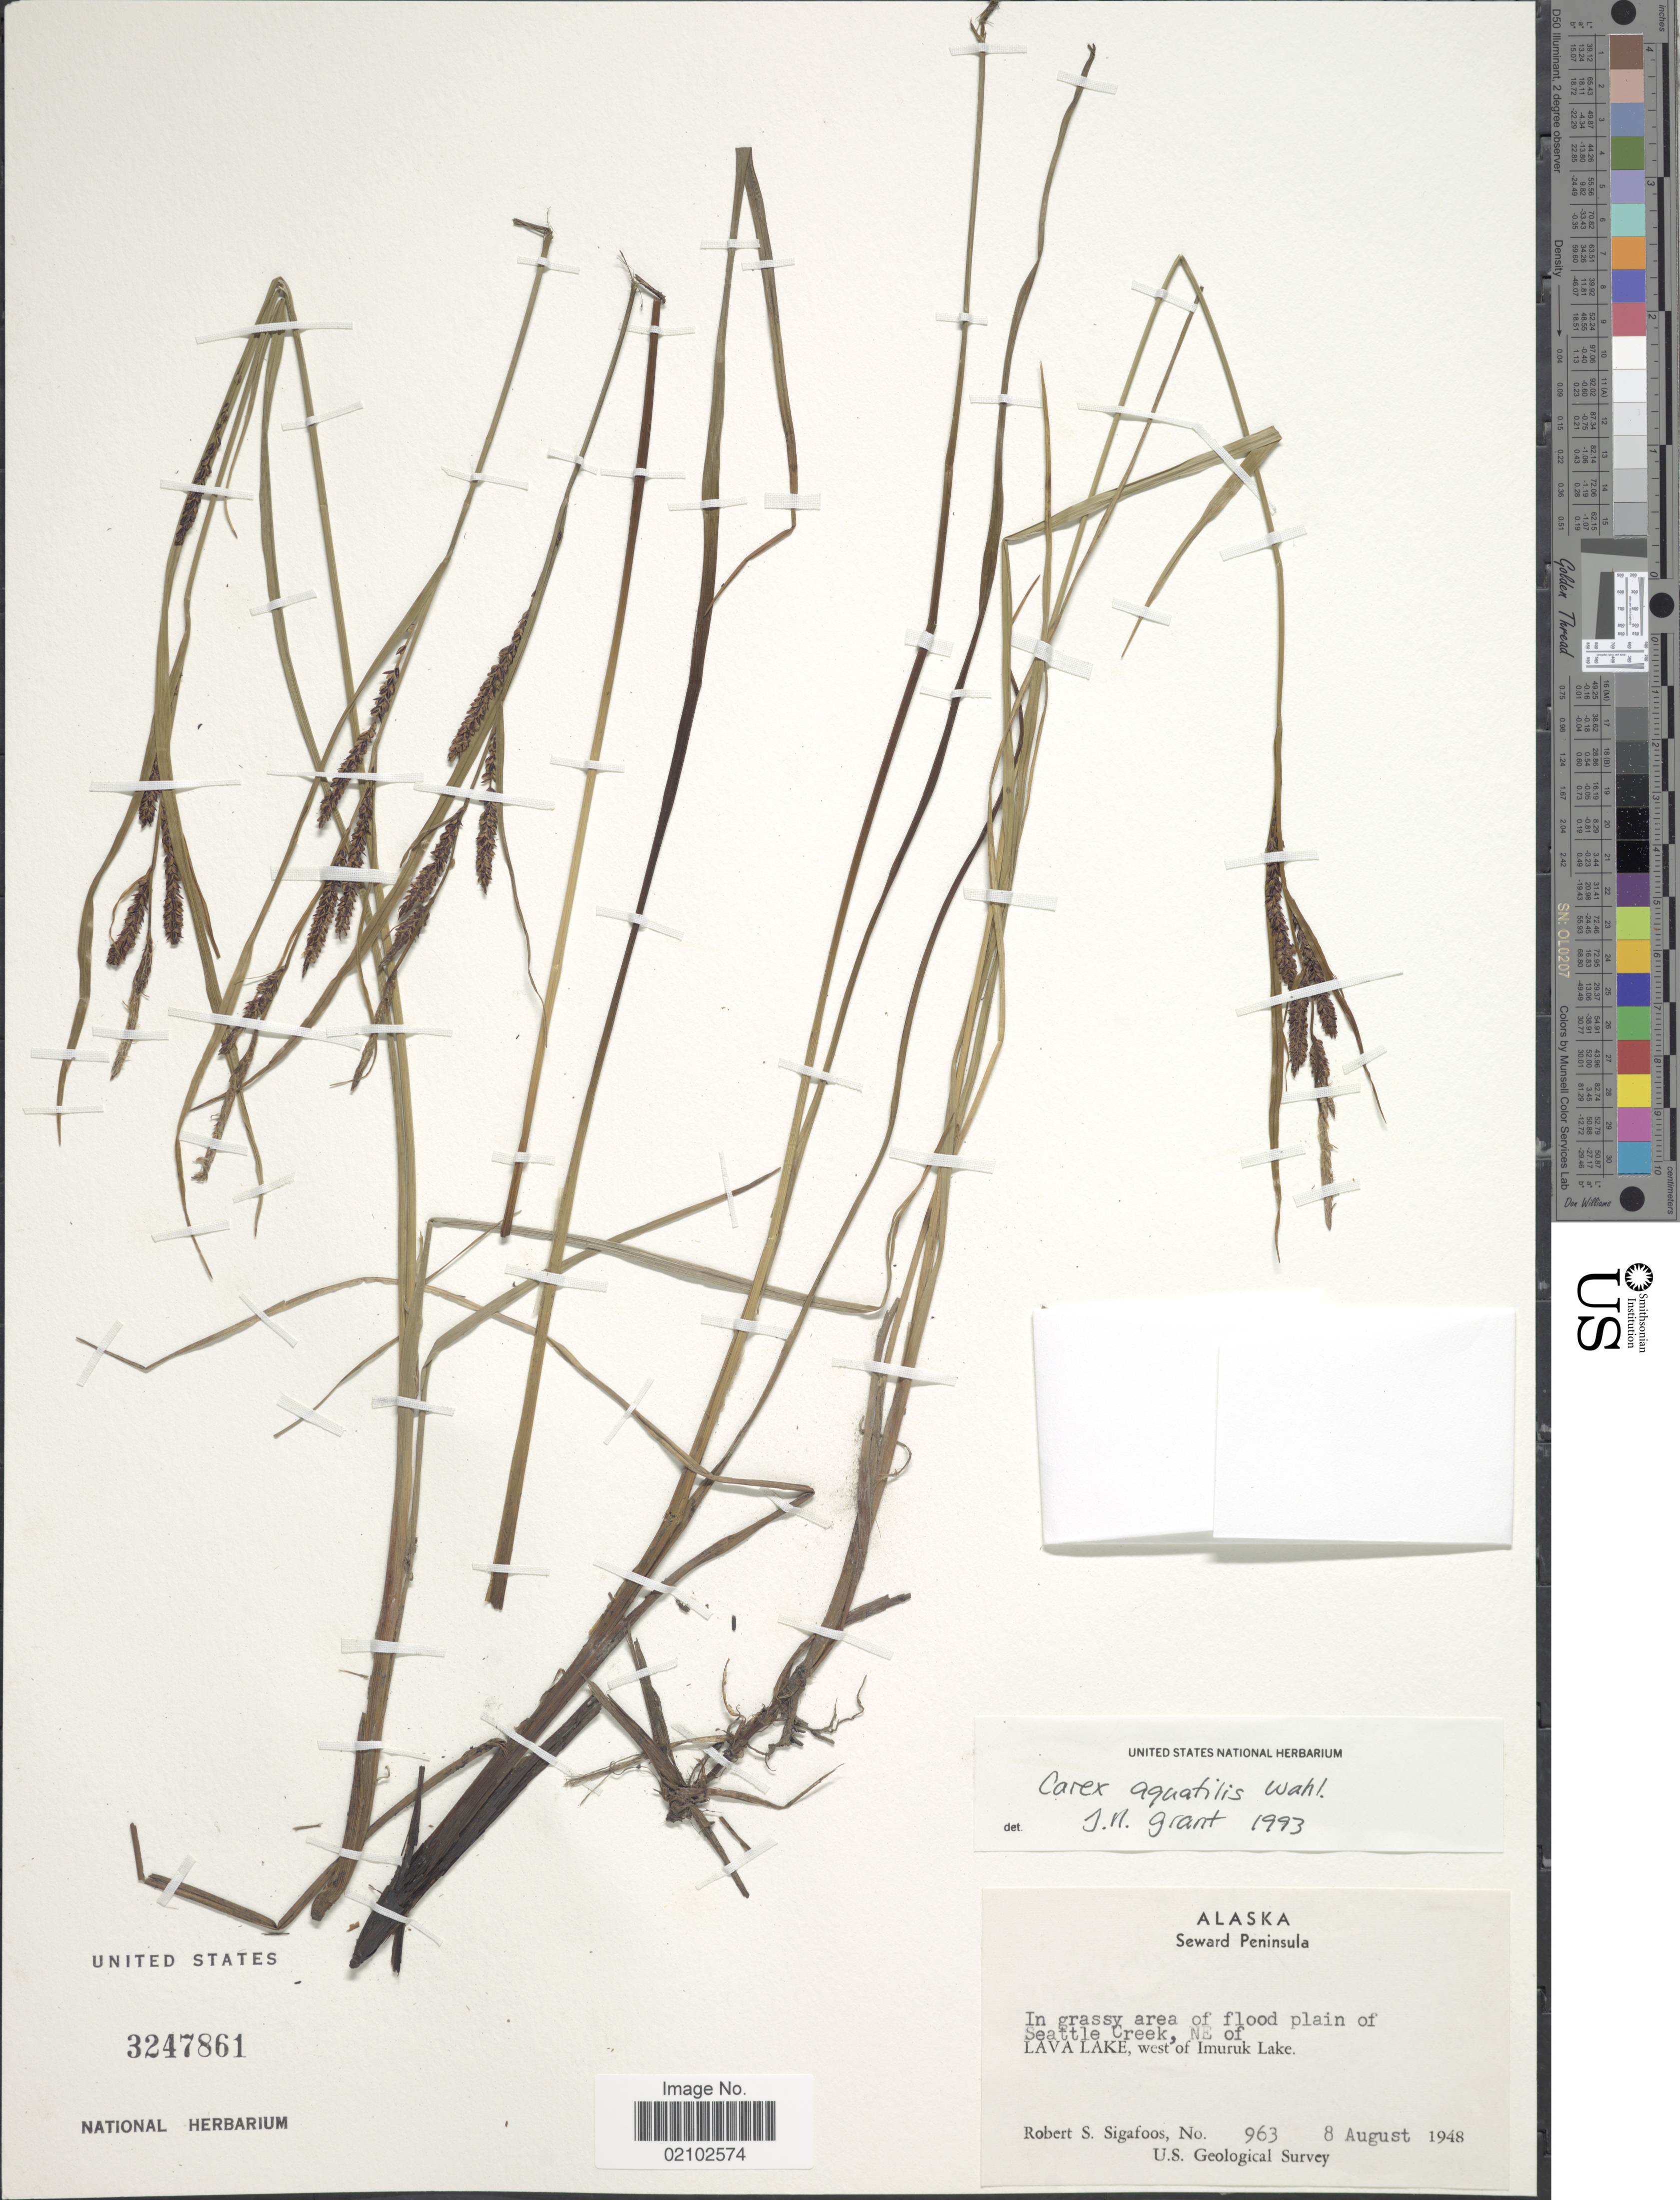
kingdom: Plantae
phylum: Tracheophyta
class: Liliopsida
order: Poales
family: Cyperaceae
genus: Carex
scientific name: Carex aquatilis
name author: Wahlenb.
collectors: R. Sigafoos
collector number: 963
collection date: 1948-08-08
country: United States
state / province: Alaska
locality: Seward Peninsula, In grassy area of flood plain of Seattke Creek, NE of Lava Lake, west of Imuruk Lake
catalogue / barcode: US 3247861